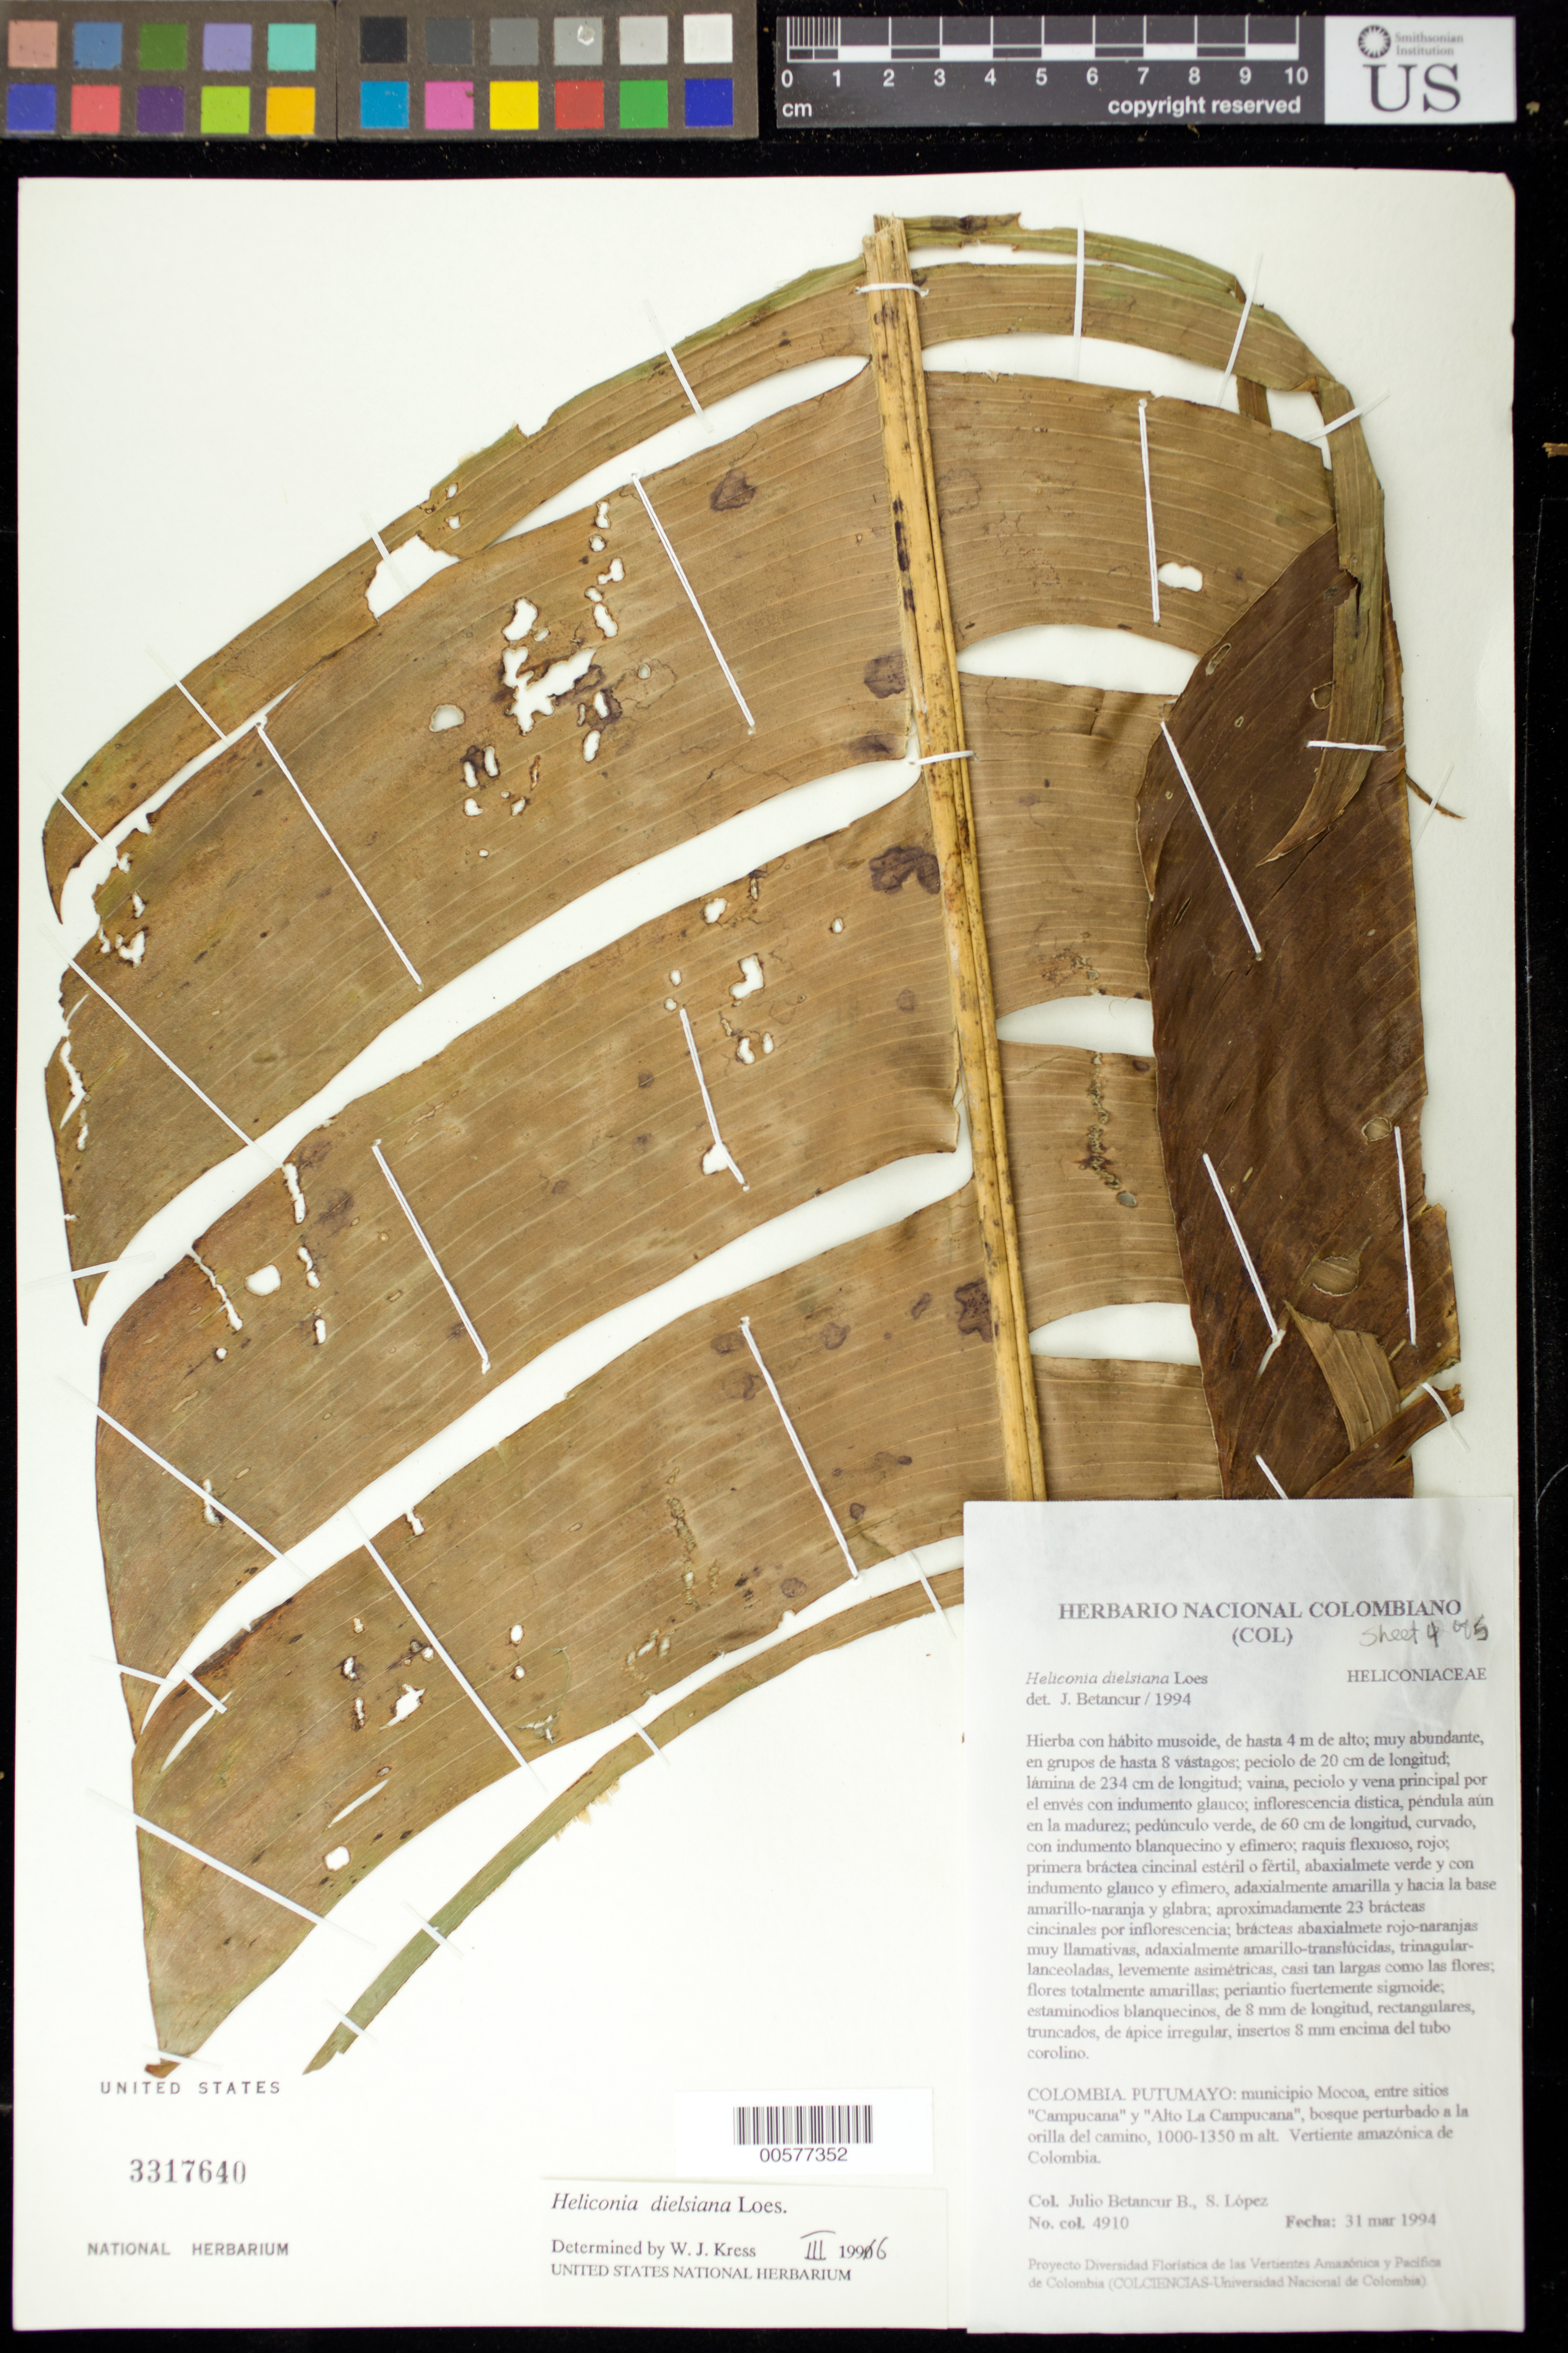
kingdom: Plantae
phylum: Tracheophyta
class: Liliopsida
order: Zingiberales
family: Heliconiaceae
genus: Heliconia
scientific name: Heliconia densiflora 'Fireflash'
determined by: Betancur, J. C.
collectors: J. C. Betancur & S. Lopez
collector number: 4910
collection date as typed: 31 Mar 1994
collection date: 1994-03-31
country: Colombia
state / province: Putumayo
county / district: Mocoa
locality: Between "Campucana" and "Alto La Campucana", disturbed forest next to roadway. Amazonian slopes of Columbia.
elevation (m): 1000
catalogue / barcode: US 3317640